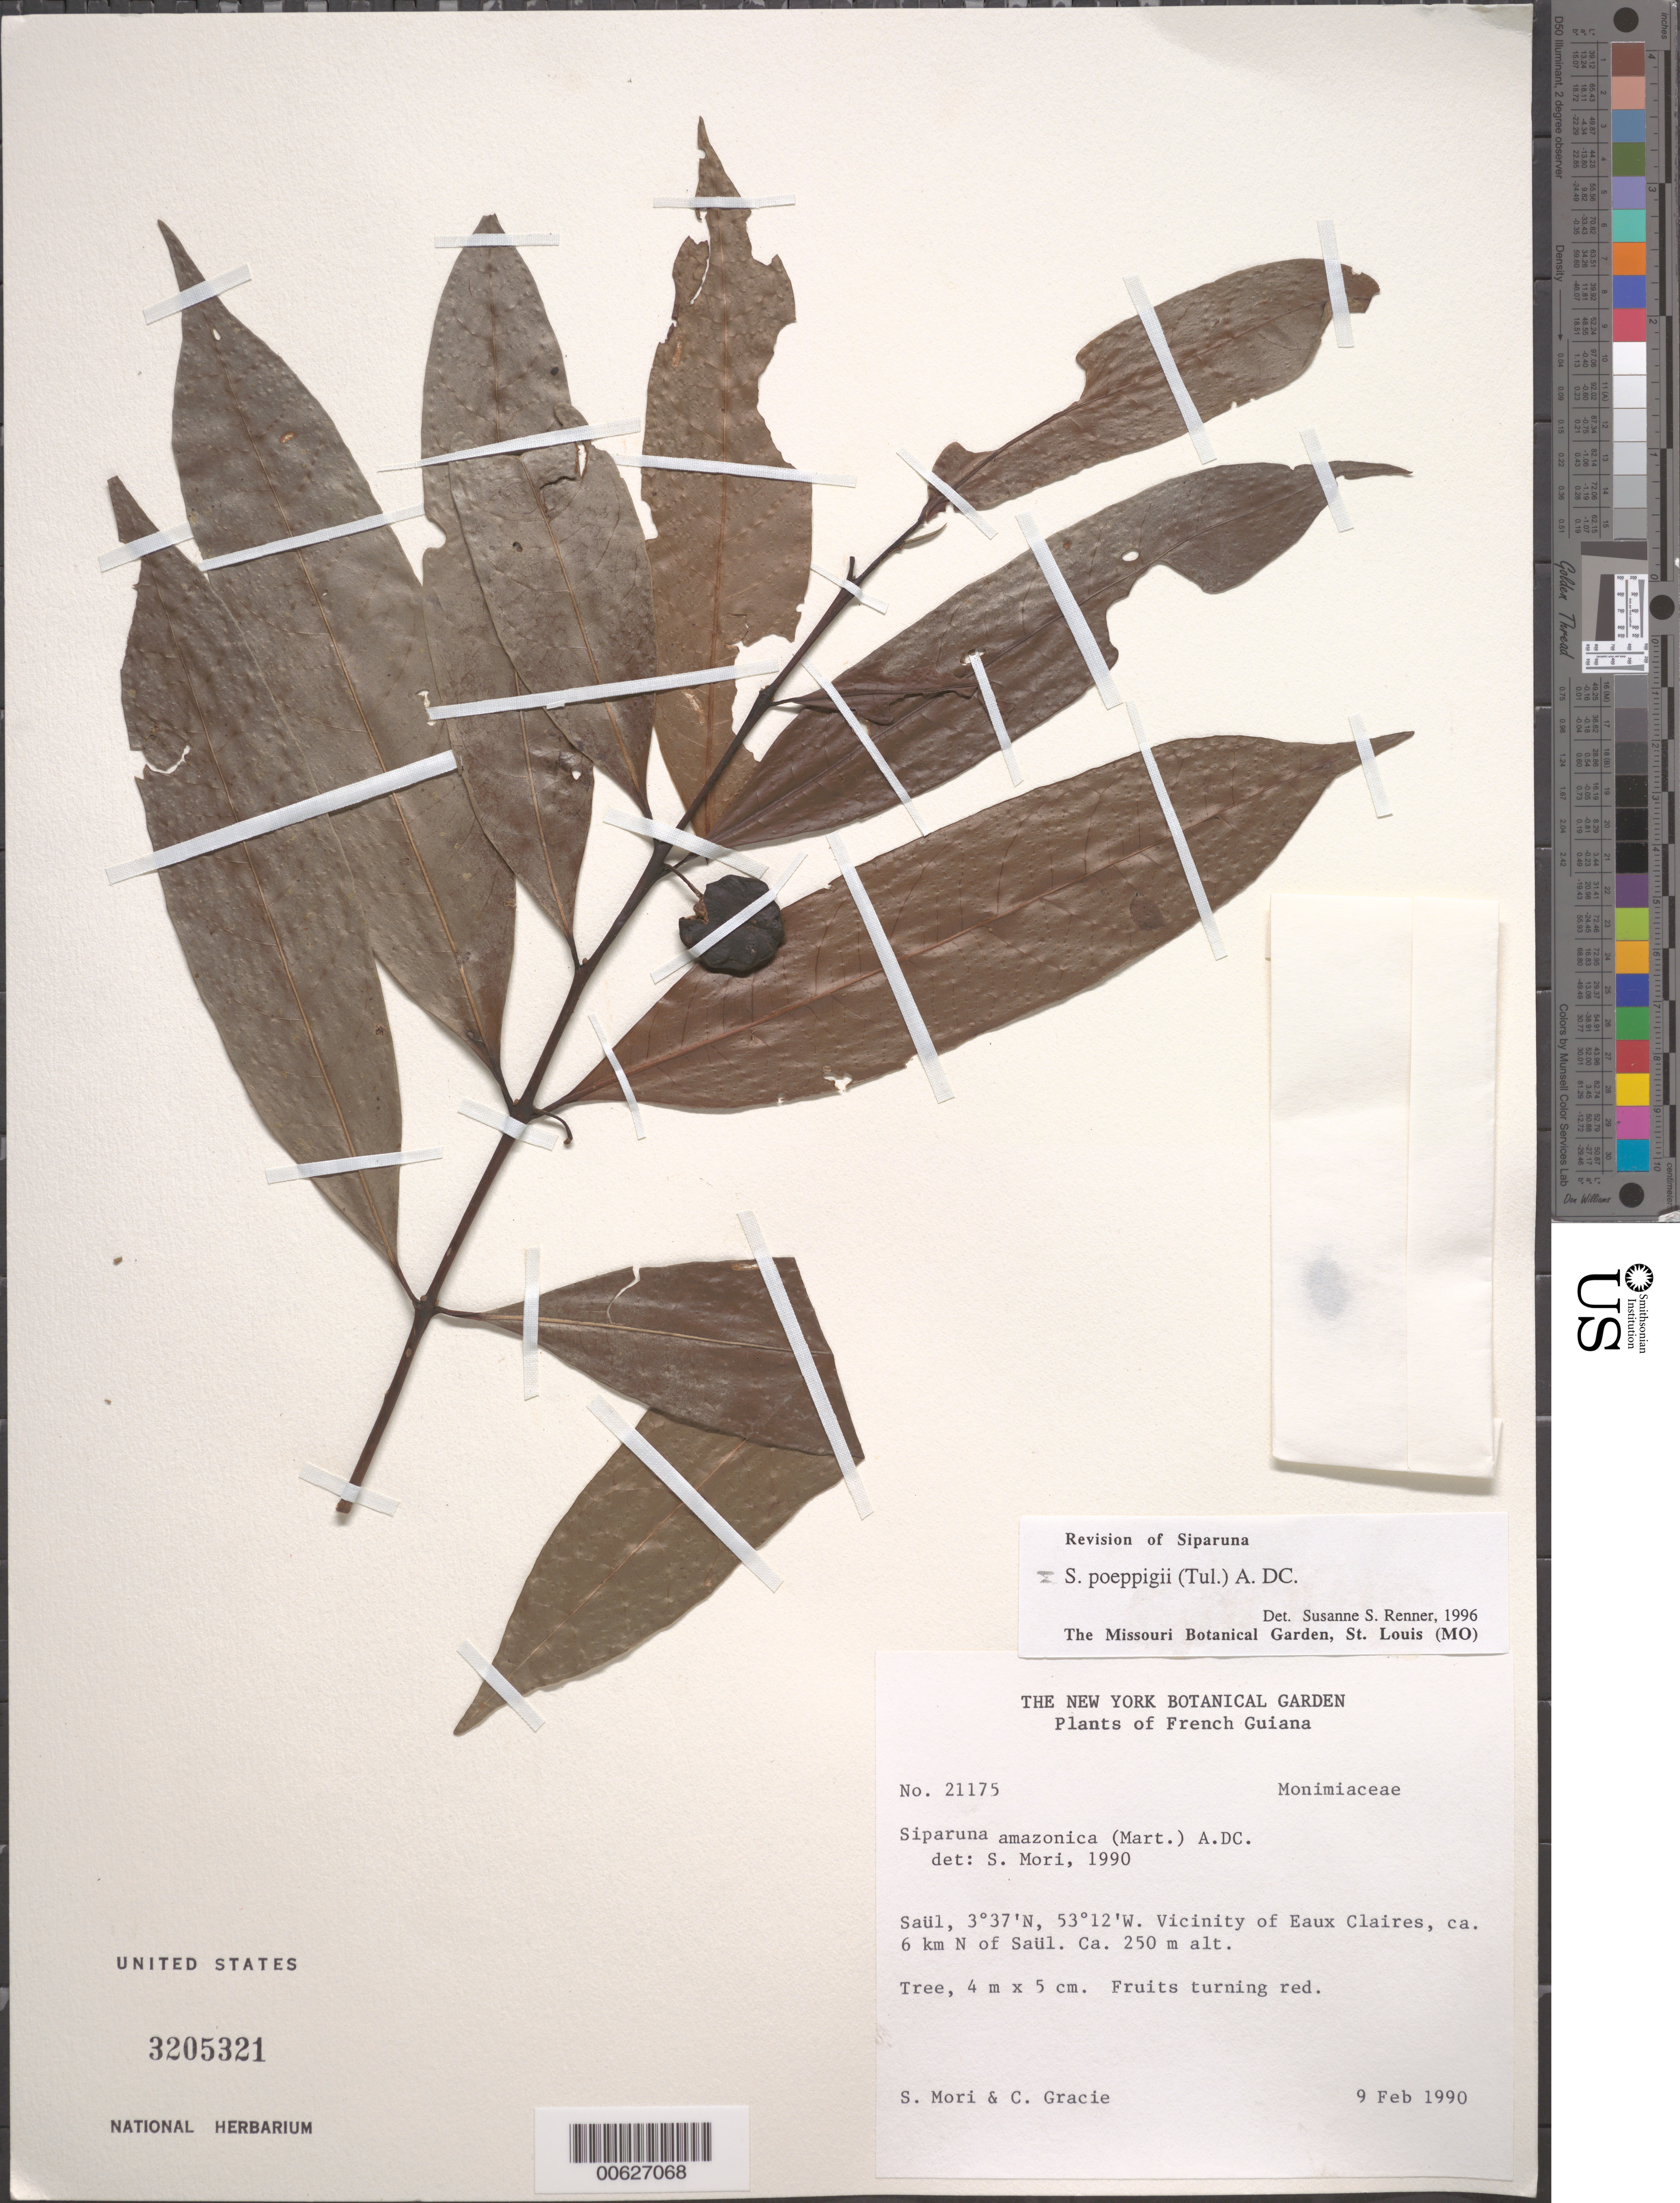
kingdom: Plantae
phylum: Tracheophyta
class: Magnoliopsida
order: Laurales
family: Siparunaceae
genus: Siparuna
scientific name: Siparuna poeppigii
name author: (Tul.) A. DC.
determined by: Renner, S. S.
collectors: S. Mori & C. A. Gracie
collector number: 21175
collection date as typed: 9-Feb-90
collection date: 1990-02-09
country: French Guiana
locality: Saül, 6 km N, in vicinity of Eaux Claires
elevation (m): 250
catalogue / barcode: US 3205321